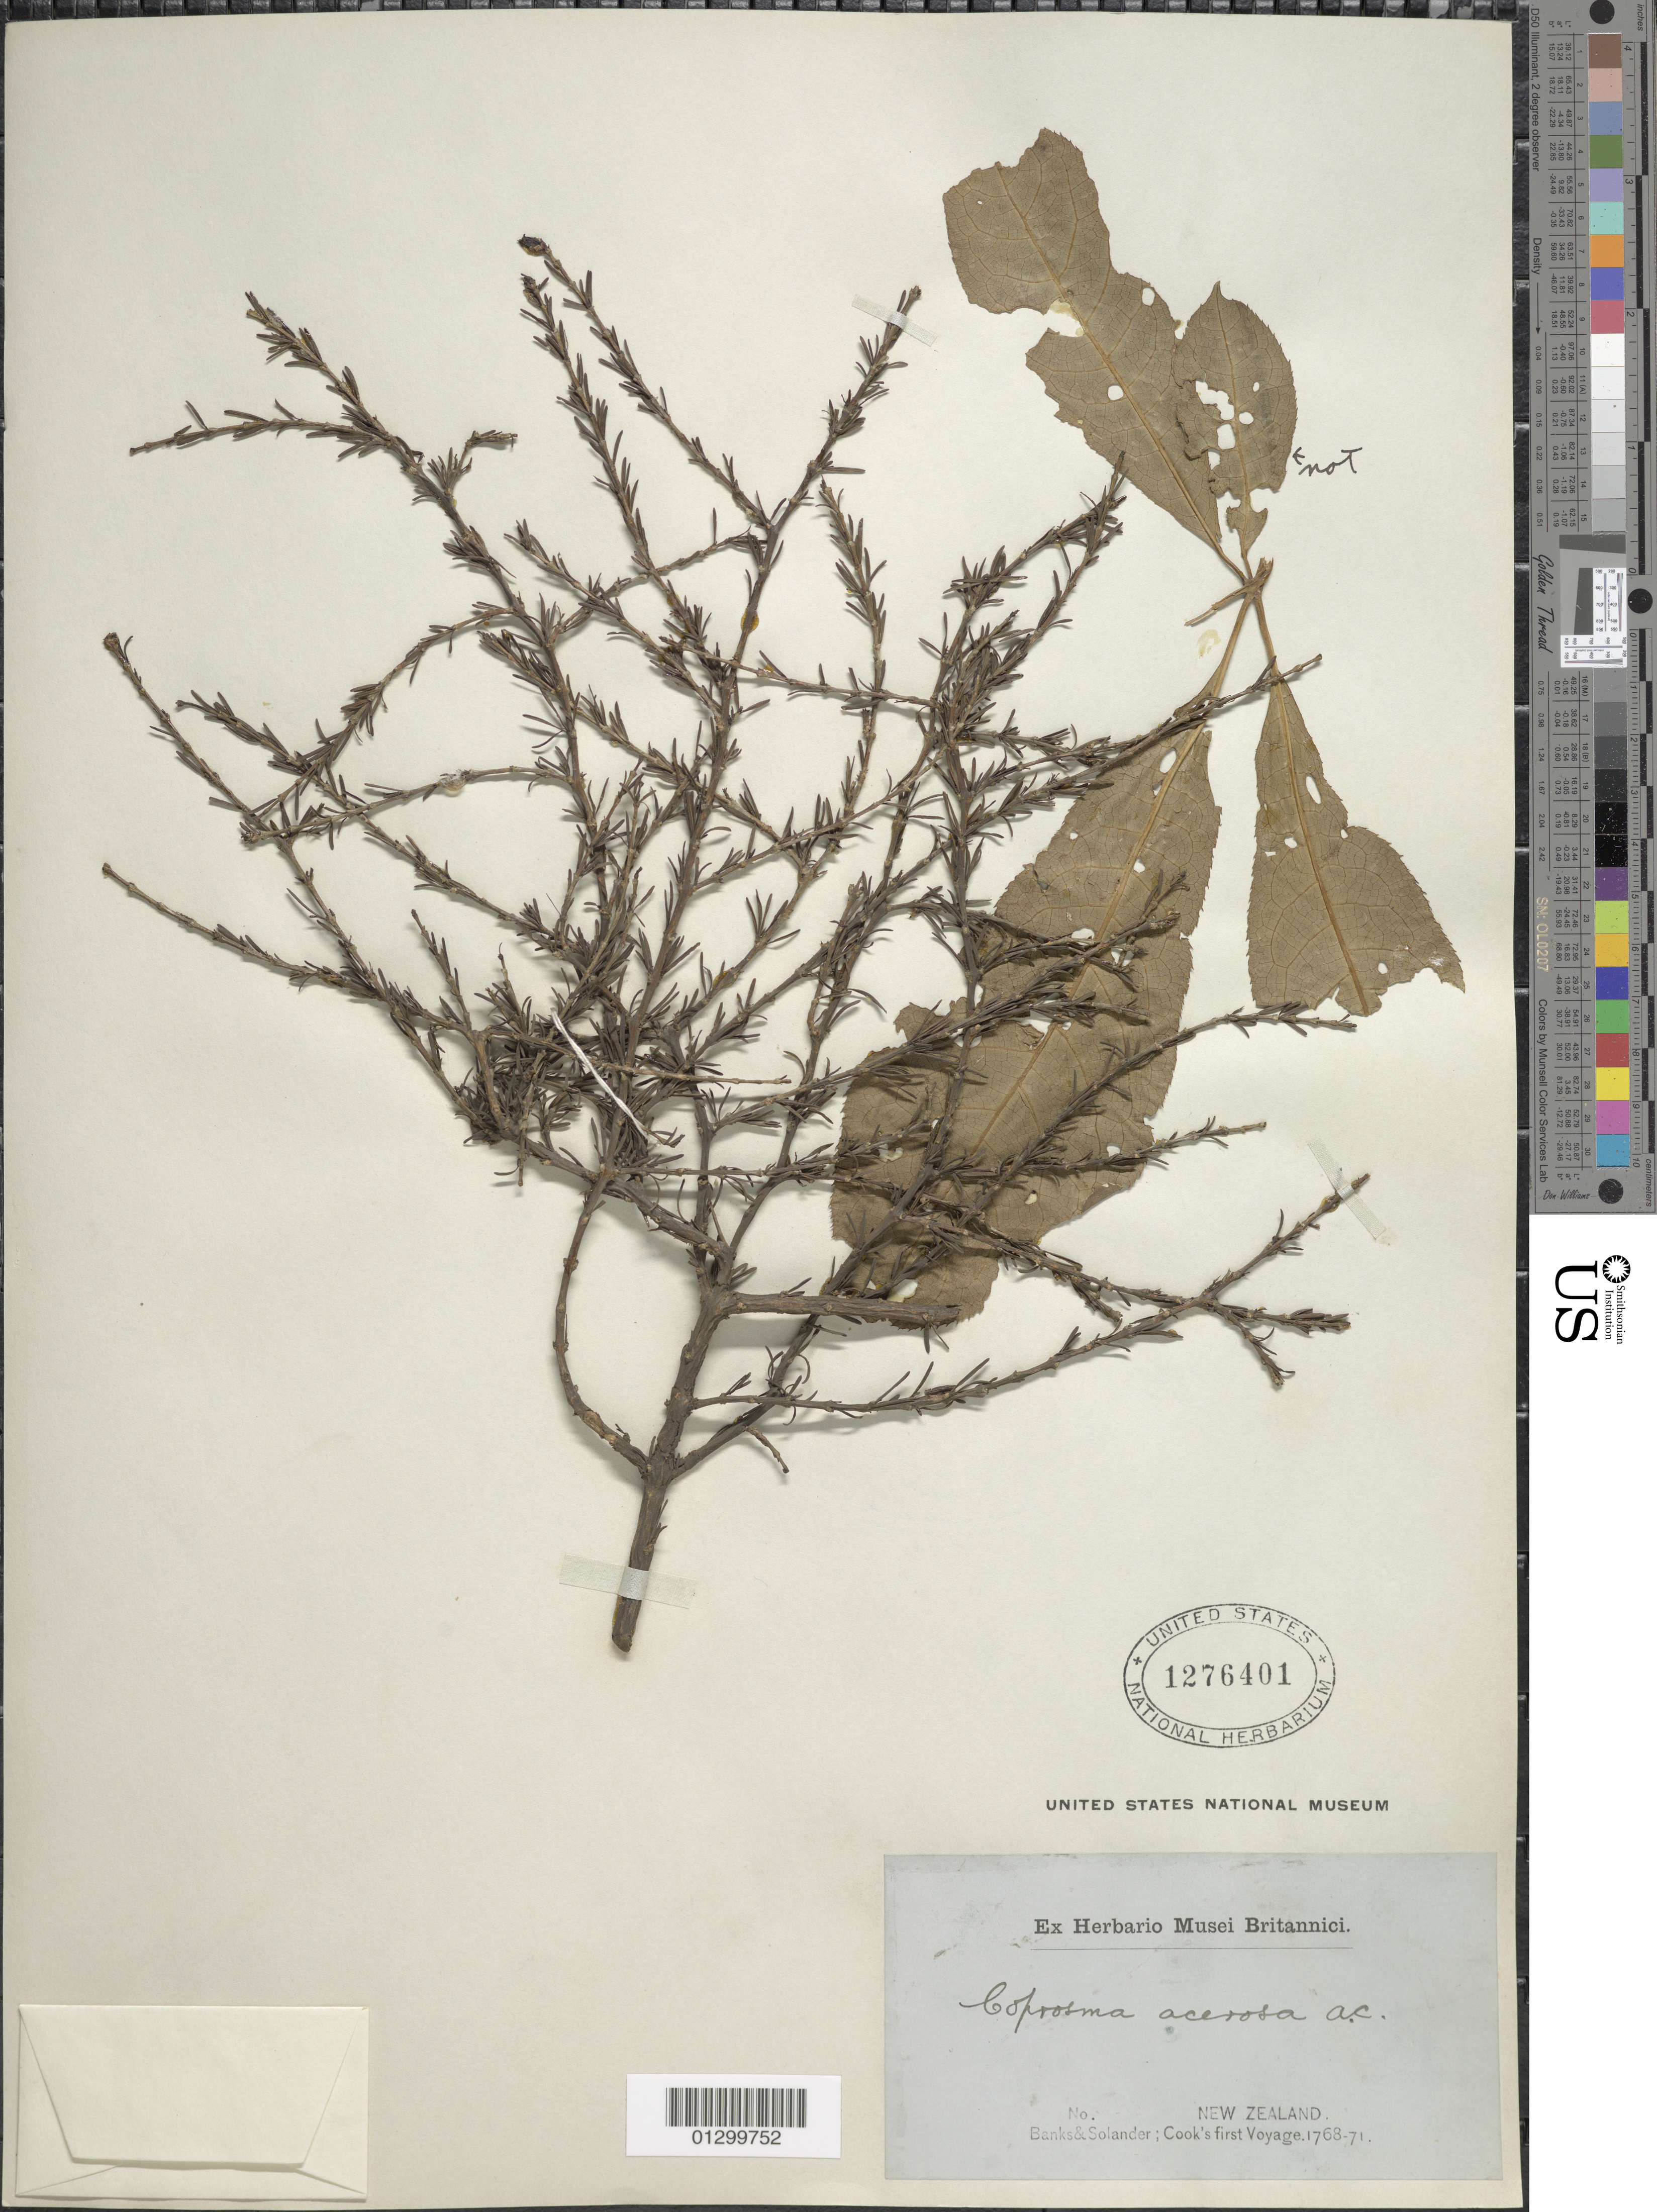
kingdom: Plantae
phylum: Tracheophyta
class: Magnoliopsida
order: Gentianales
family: Rubiaceae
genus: Coprosma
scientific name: Coprosma acerosa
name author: A. Cunn.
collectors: J. Banks & D. C. Solander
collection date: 1768/1771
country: New Zealand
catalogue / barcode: US 1276401